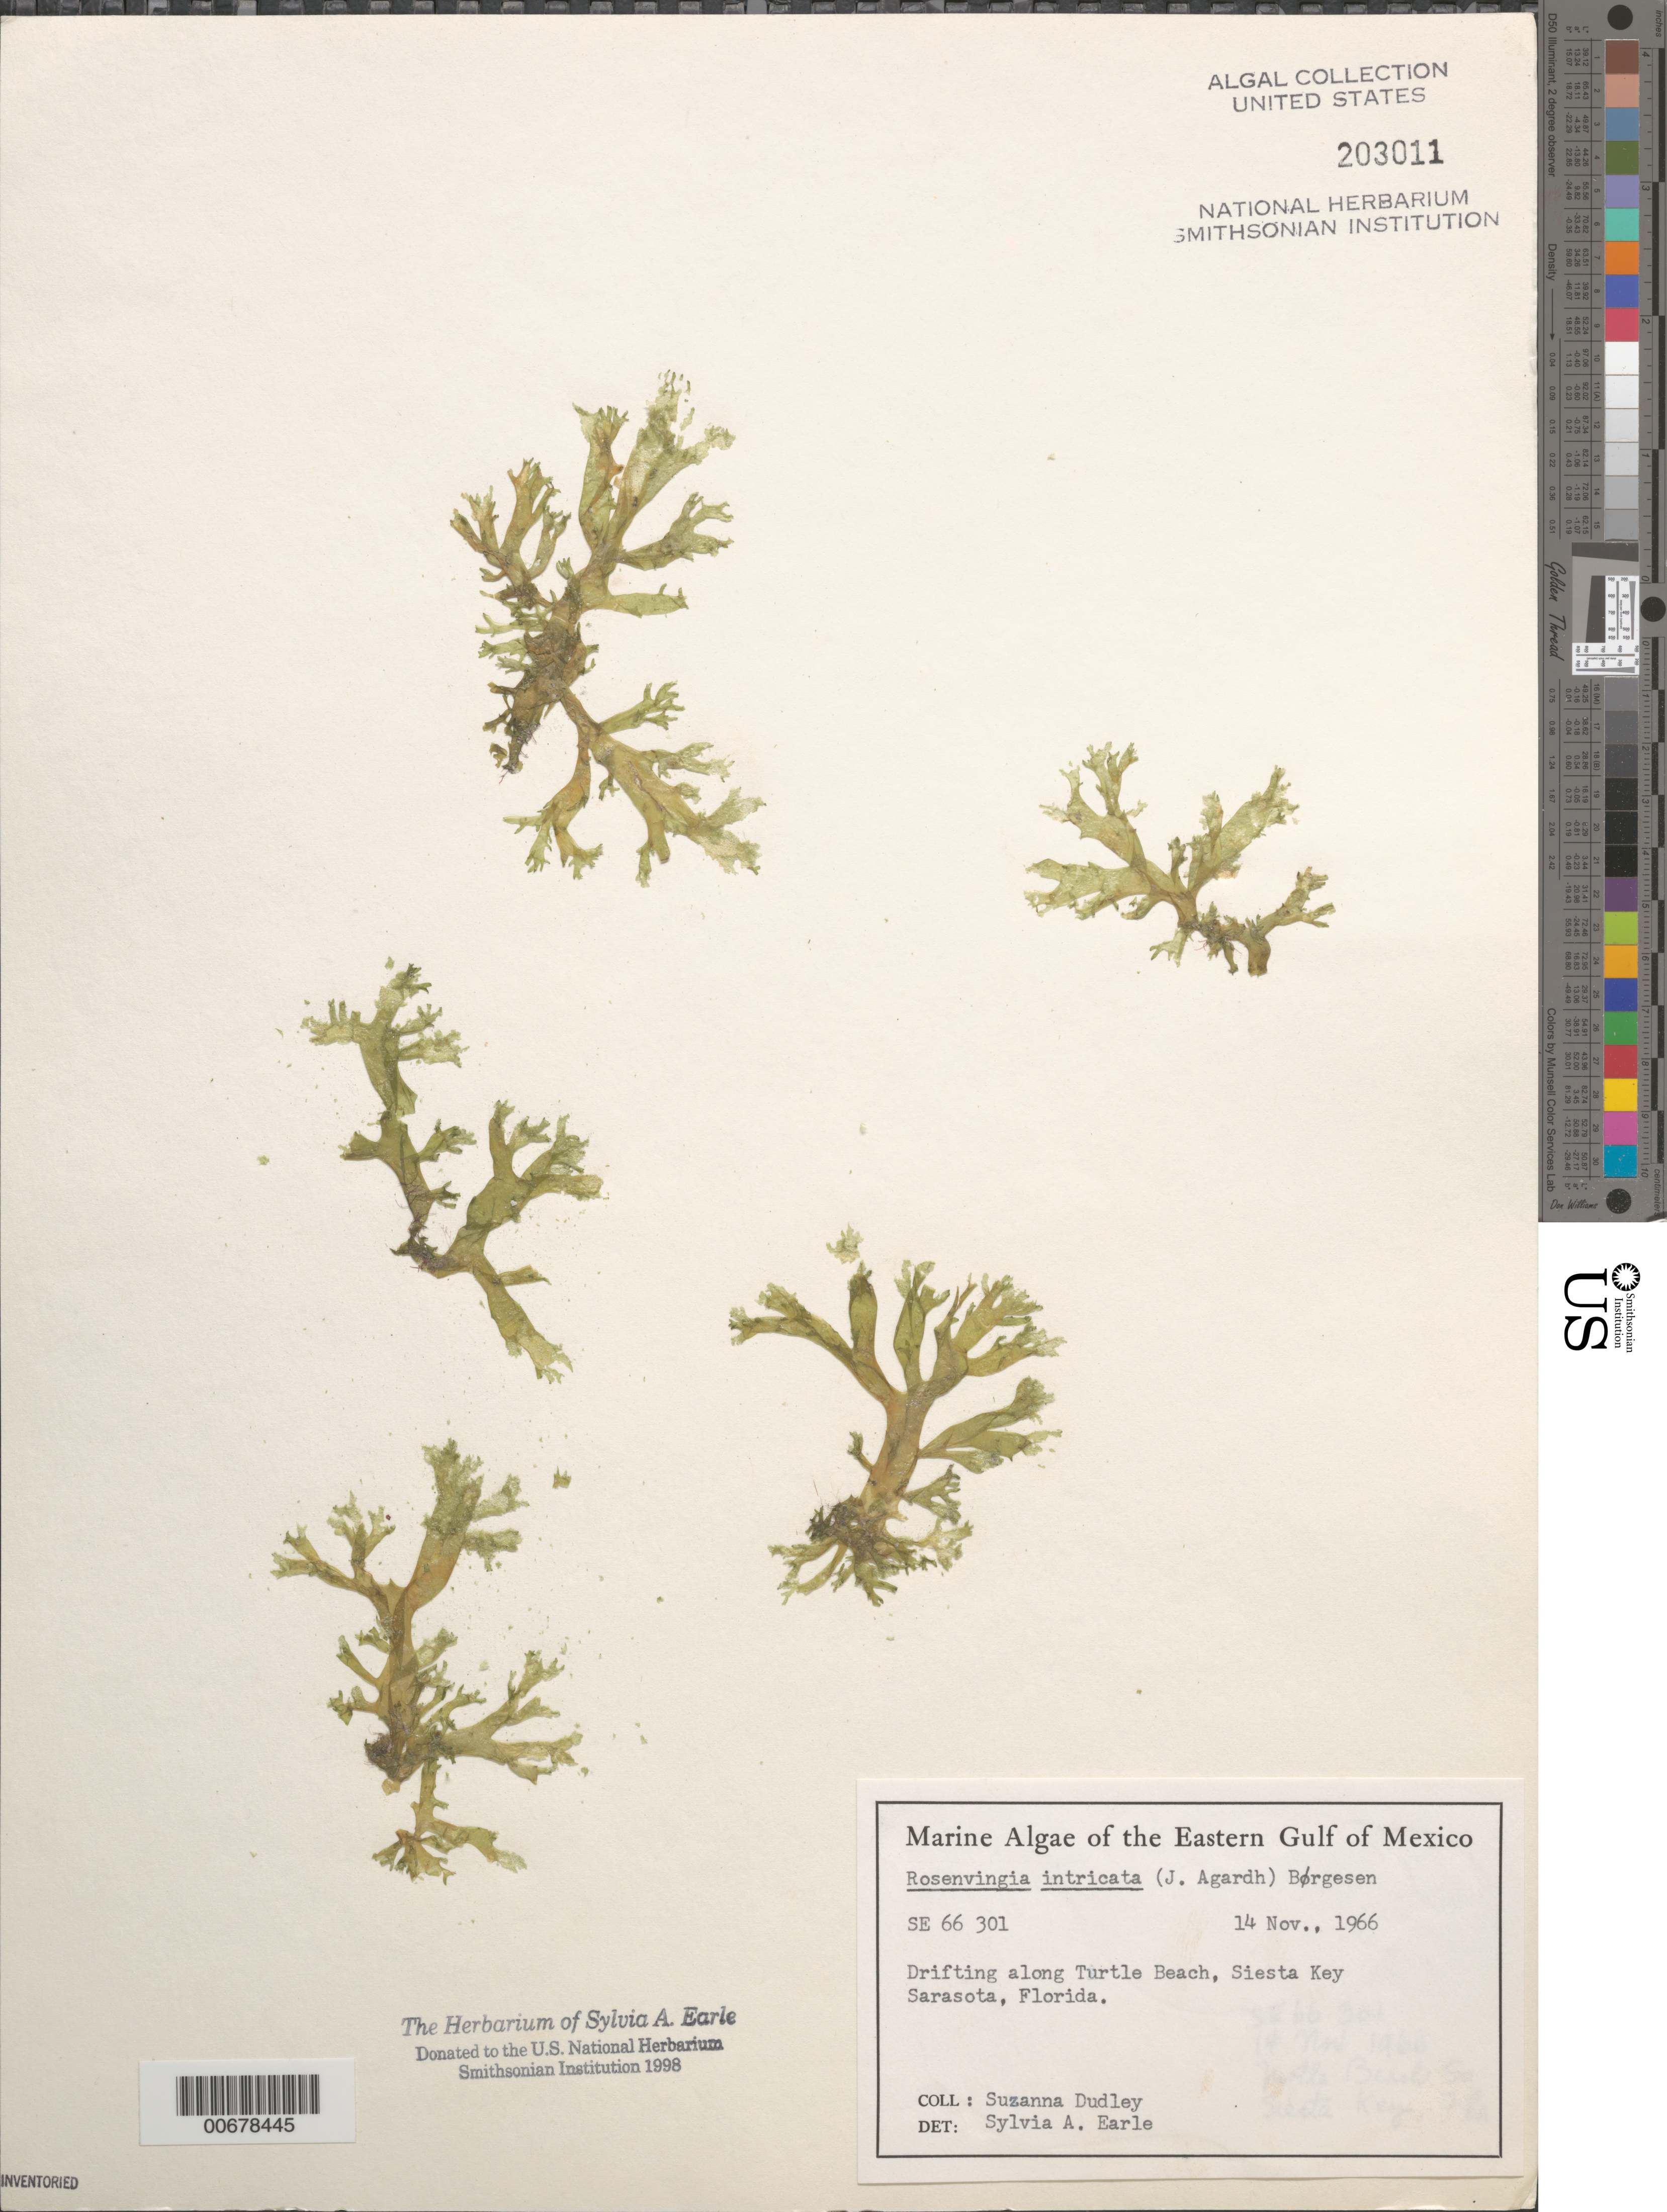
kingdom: Chromista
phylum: Ochrophyta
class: Phaeophyceae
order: Scytosiphonales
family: Scytosiphonaceae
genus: Rosenvingea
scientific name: Rosenvingea endiviifolia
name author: (Martius) M.J. Wynne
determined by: Algae name updating Project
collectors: S. Dudley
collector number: SE 66301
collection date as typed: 14 Nov 1966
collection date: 1966-11-14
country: United States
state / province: Florida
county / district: Sarasota County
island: Siesta Key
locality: Turtle Beach, Sarasota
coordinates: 27 13'N, 82 31'W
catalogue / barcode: US 203011